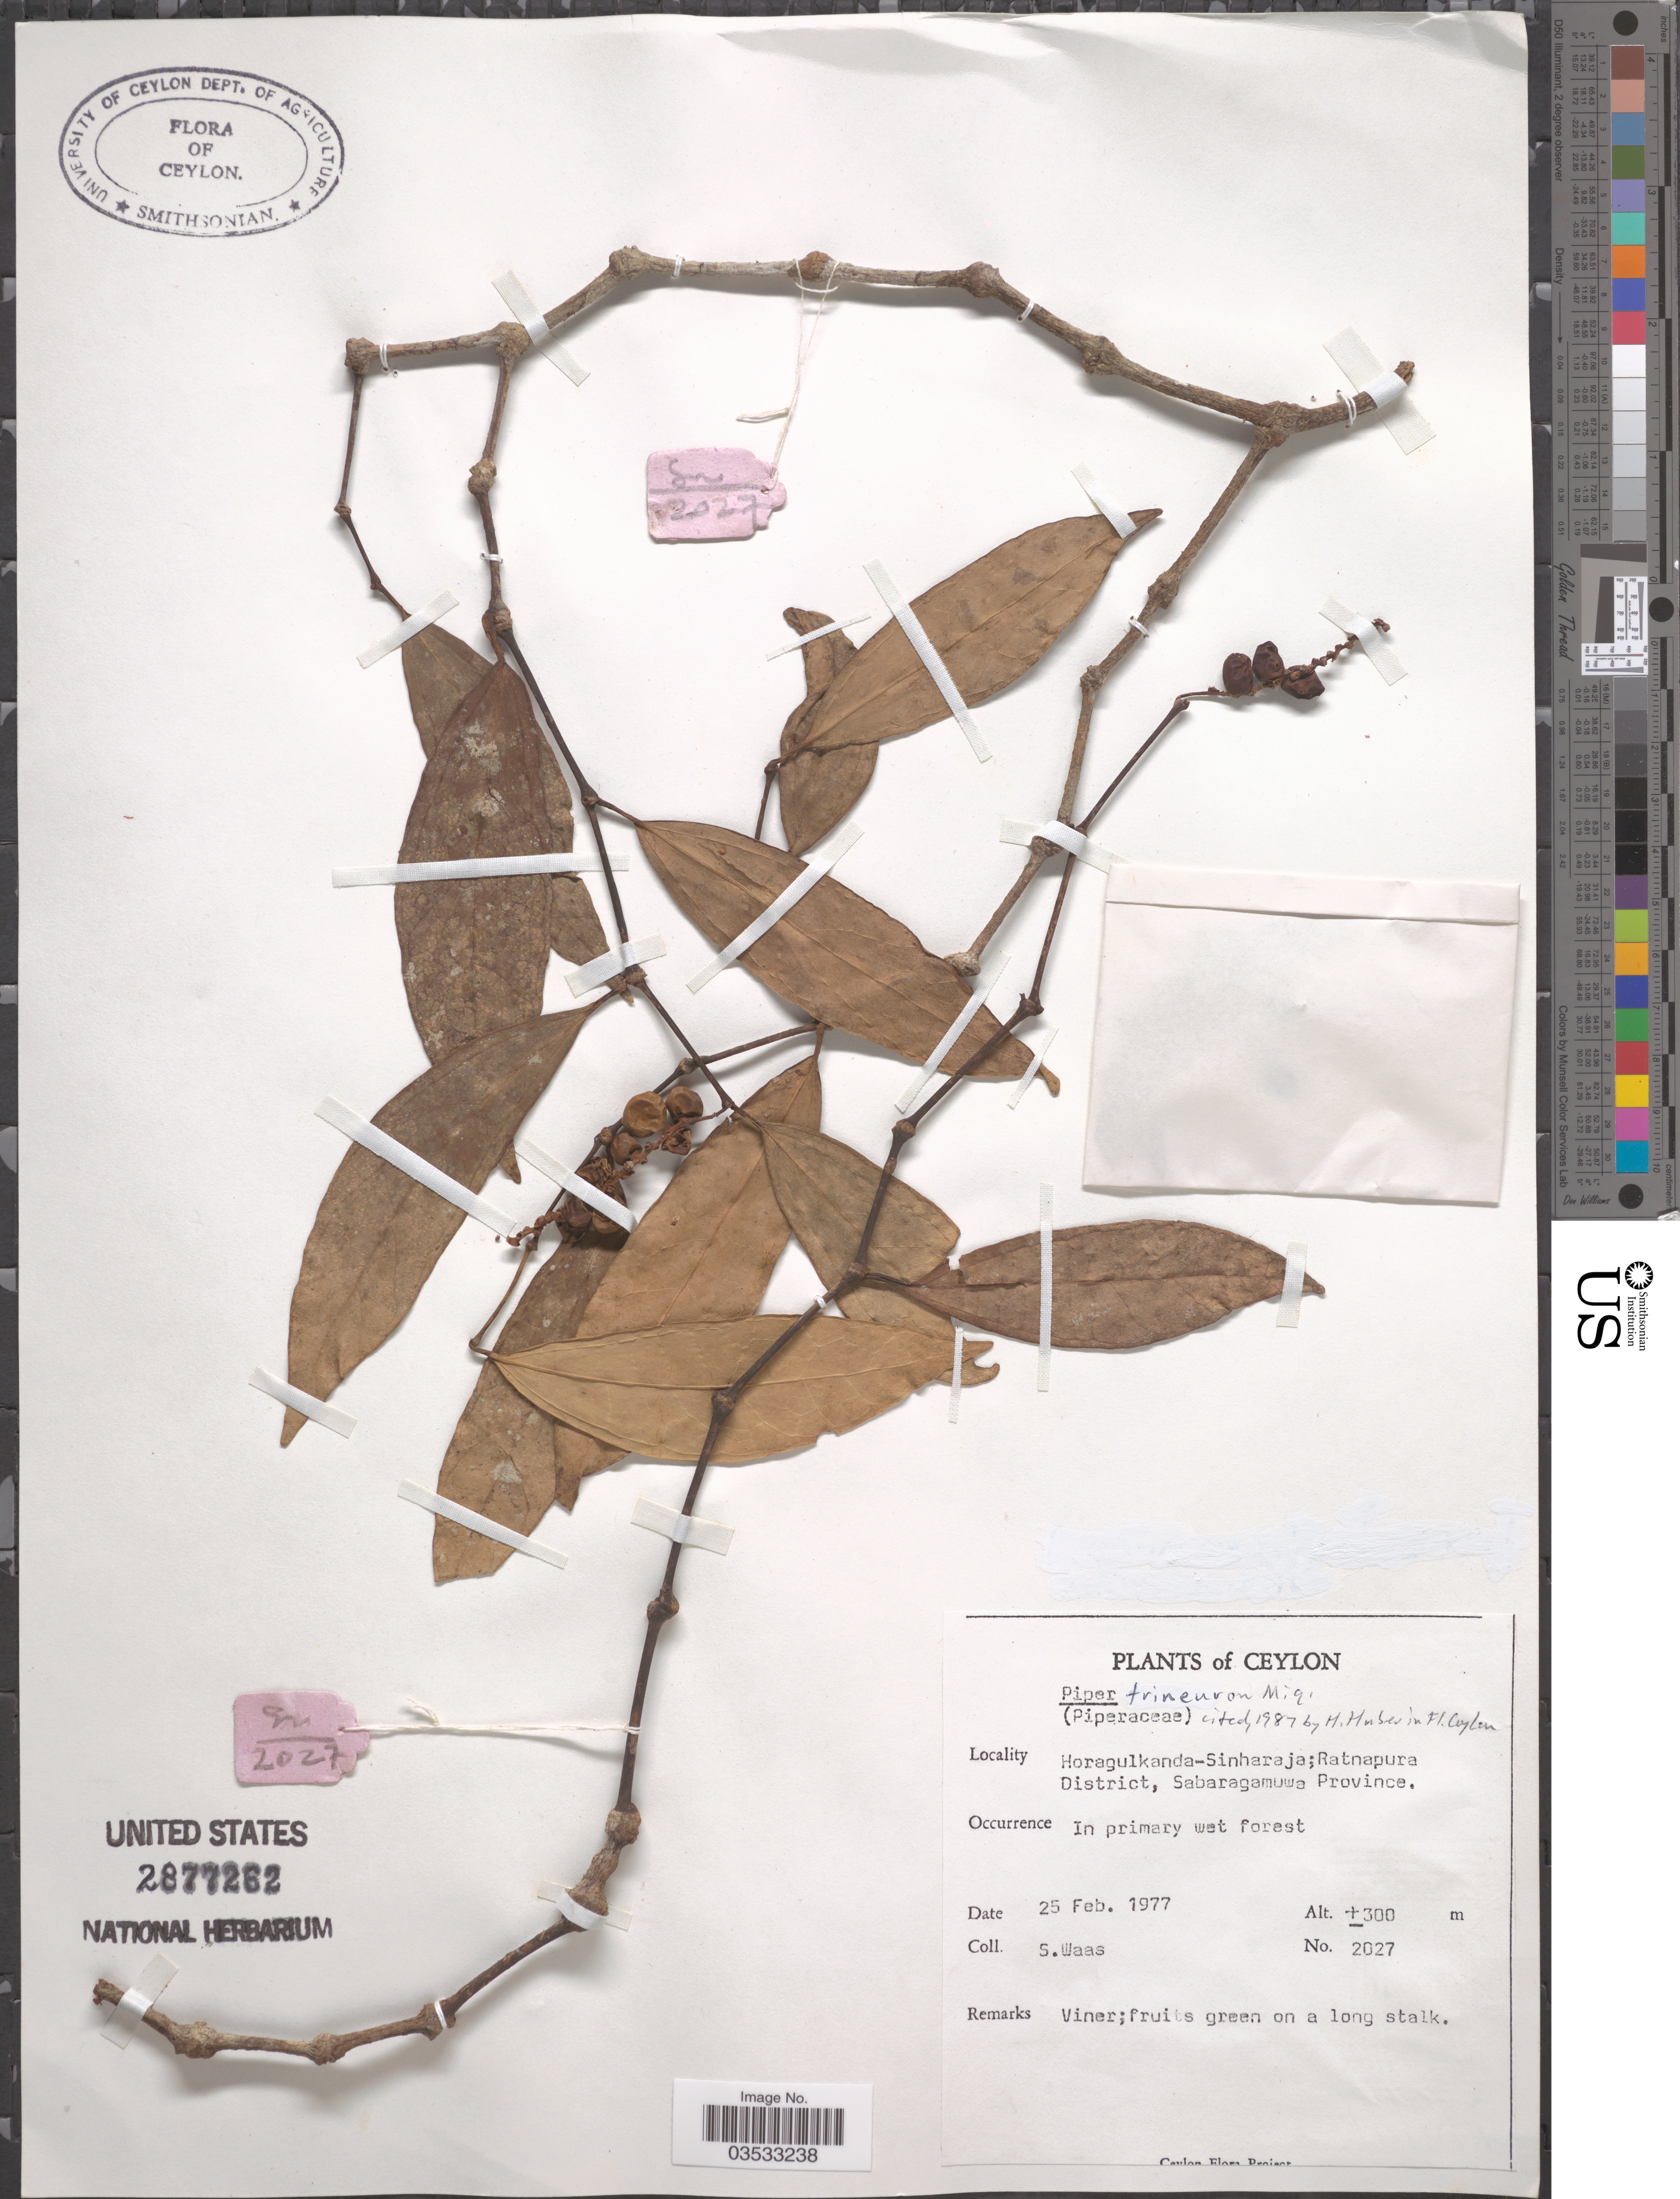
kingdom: Plantae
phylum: Tracheophyta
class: Magnoliopsida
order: Piperales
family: Piperaceae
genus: Piper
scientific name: Piper trineuron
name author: Miq.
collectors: S. Waas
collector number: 2027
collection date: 1977-02-25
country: Sri Lanka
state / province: Sabaragamuwa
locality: Ceylon. Horagulkanda - Sinharaja; Ratnapura District.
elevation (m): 300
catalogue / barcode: US 2877262